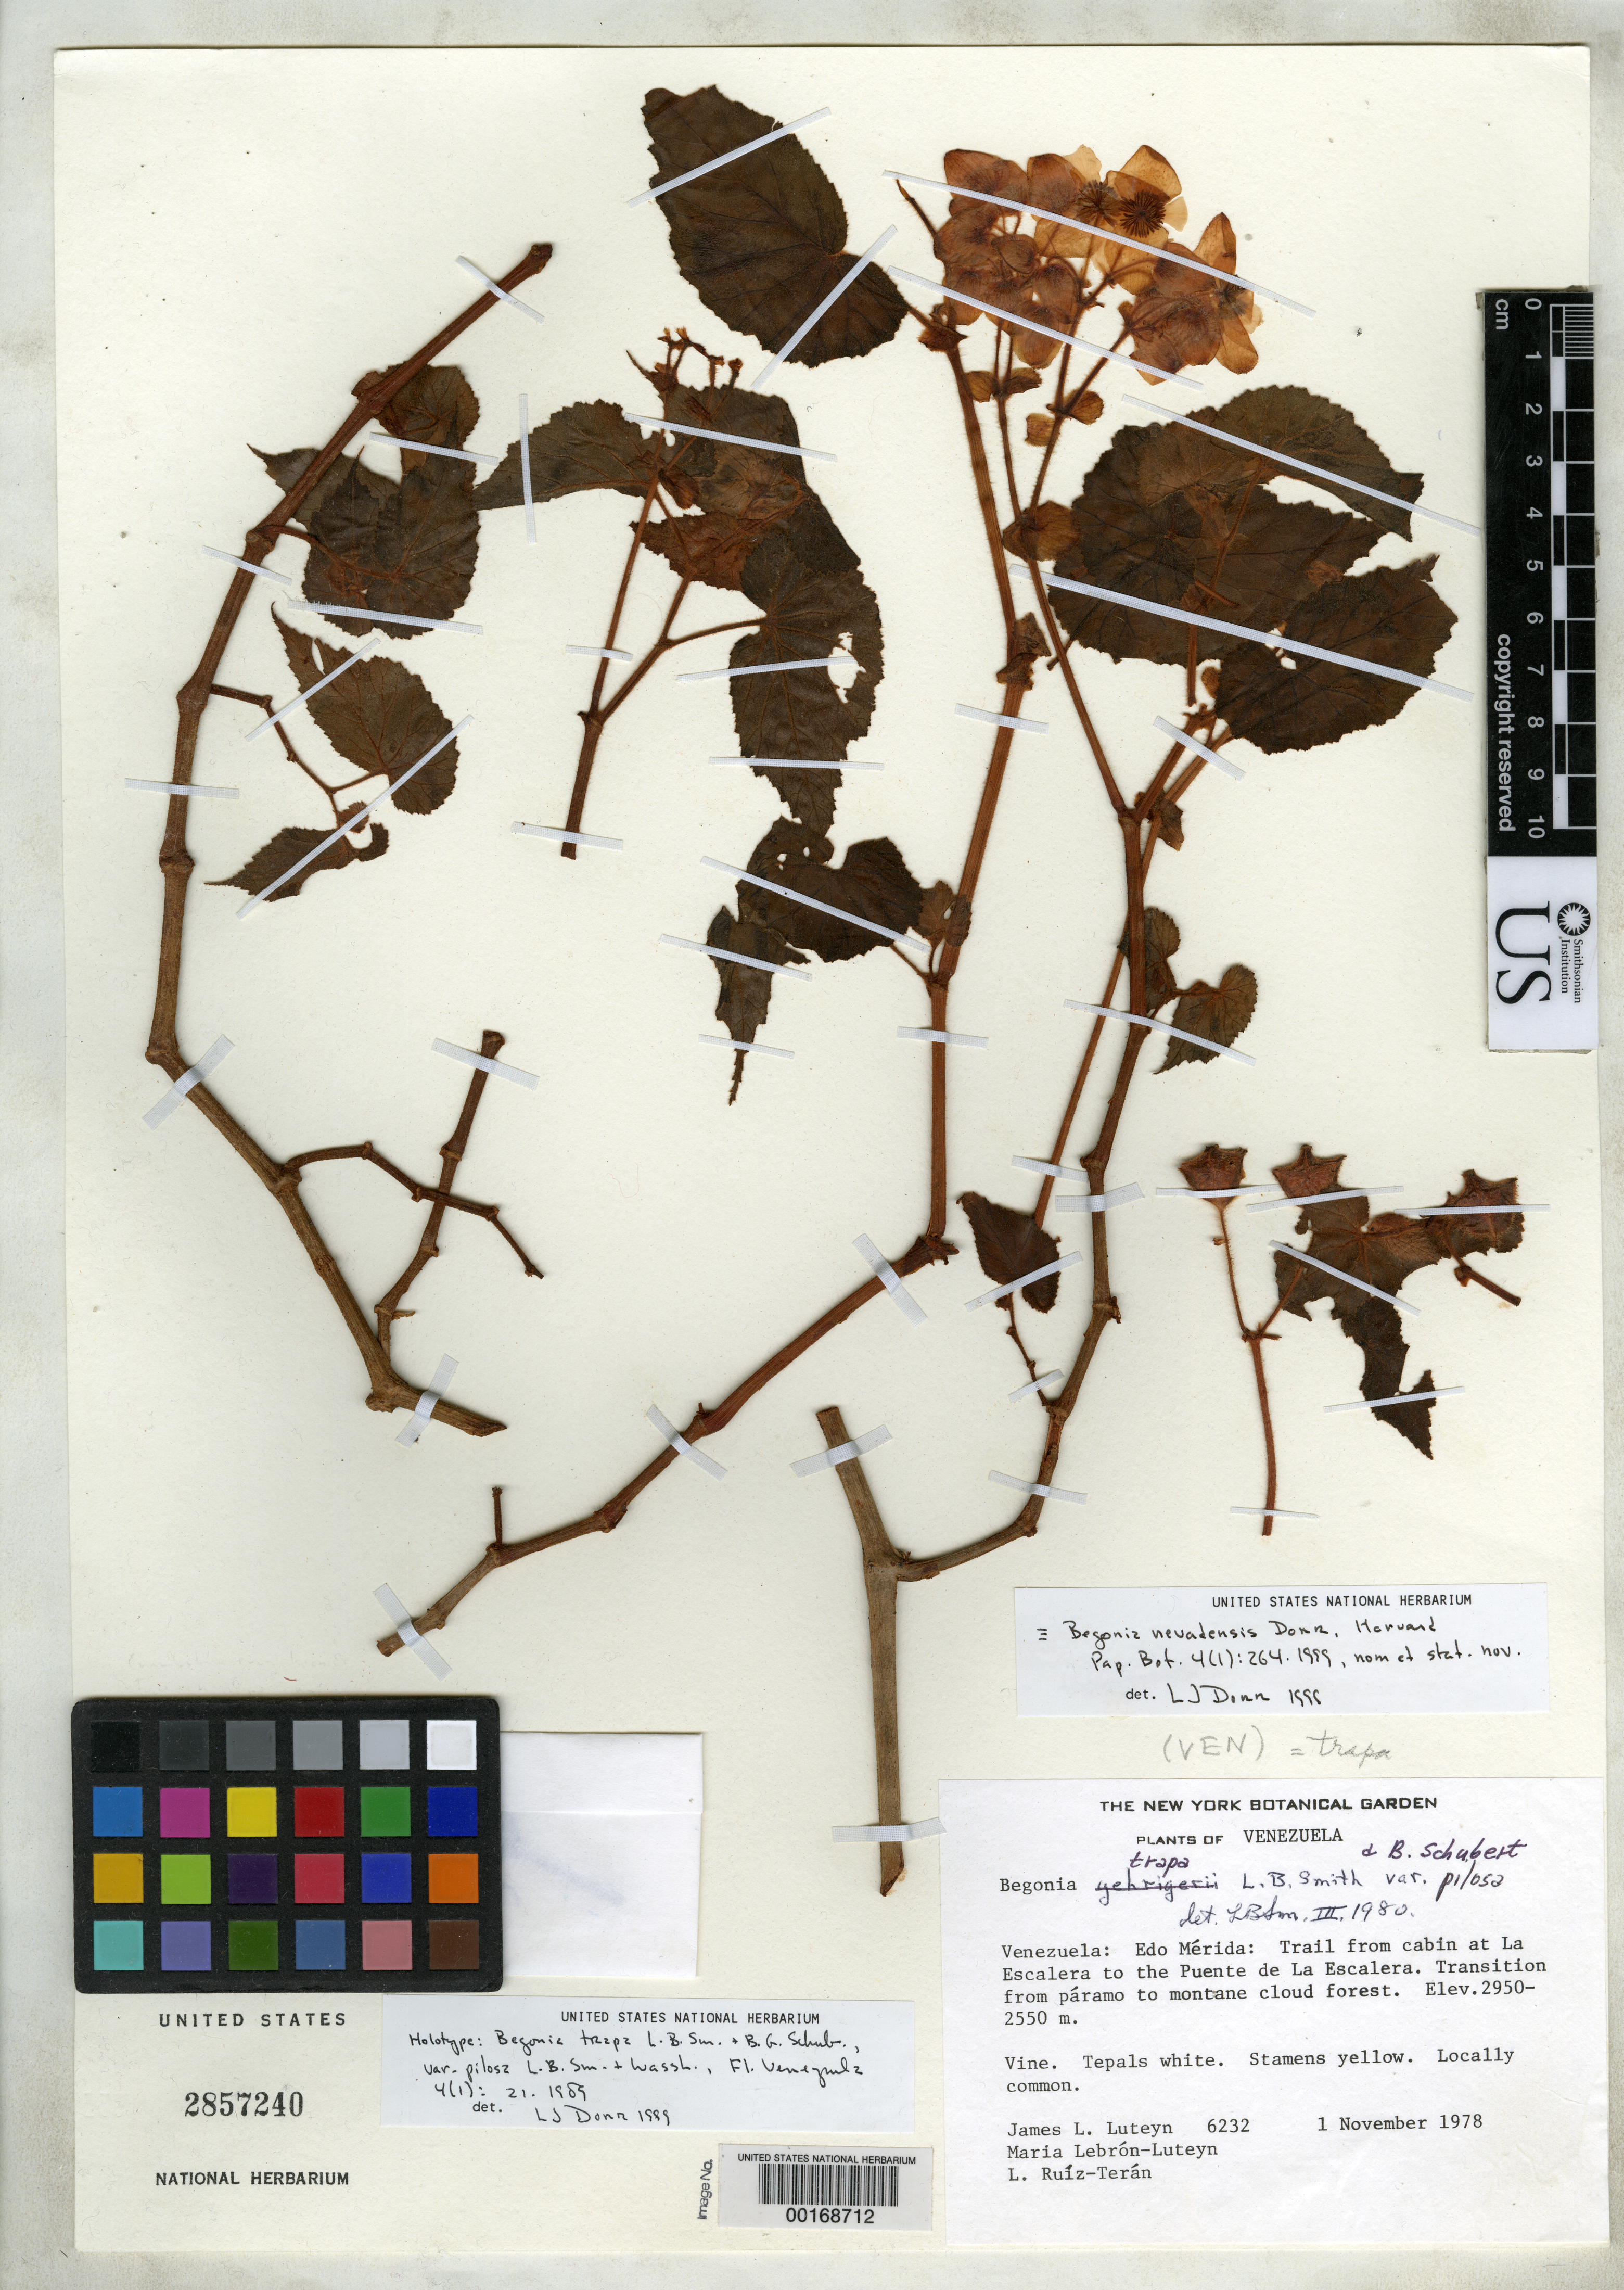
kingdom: Plantae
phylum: Tracheophyta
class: Magnoliopsida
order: Cucurbitales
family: Begoniaceae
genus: Begonia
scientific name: Begonia trapa var. pilosa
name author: L.B. Sm. & Wassh.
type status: Holotype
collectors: J. L. Luteyn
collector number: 6232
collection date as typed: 01 Nov 1978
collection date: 1978-11-01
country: Venezuela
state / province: Mérida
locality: Trail from cabin at La Escalera to Puente de La Escalera.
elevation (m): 2550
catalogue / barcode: US 2857240